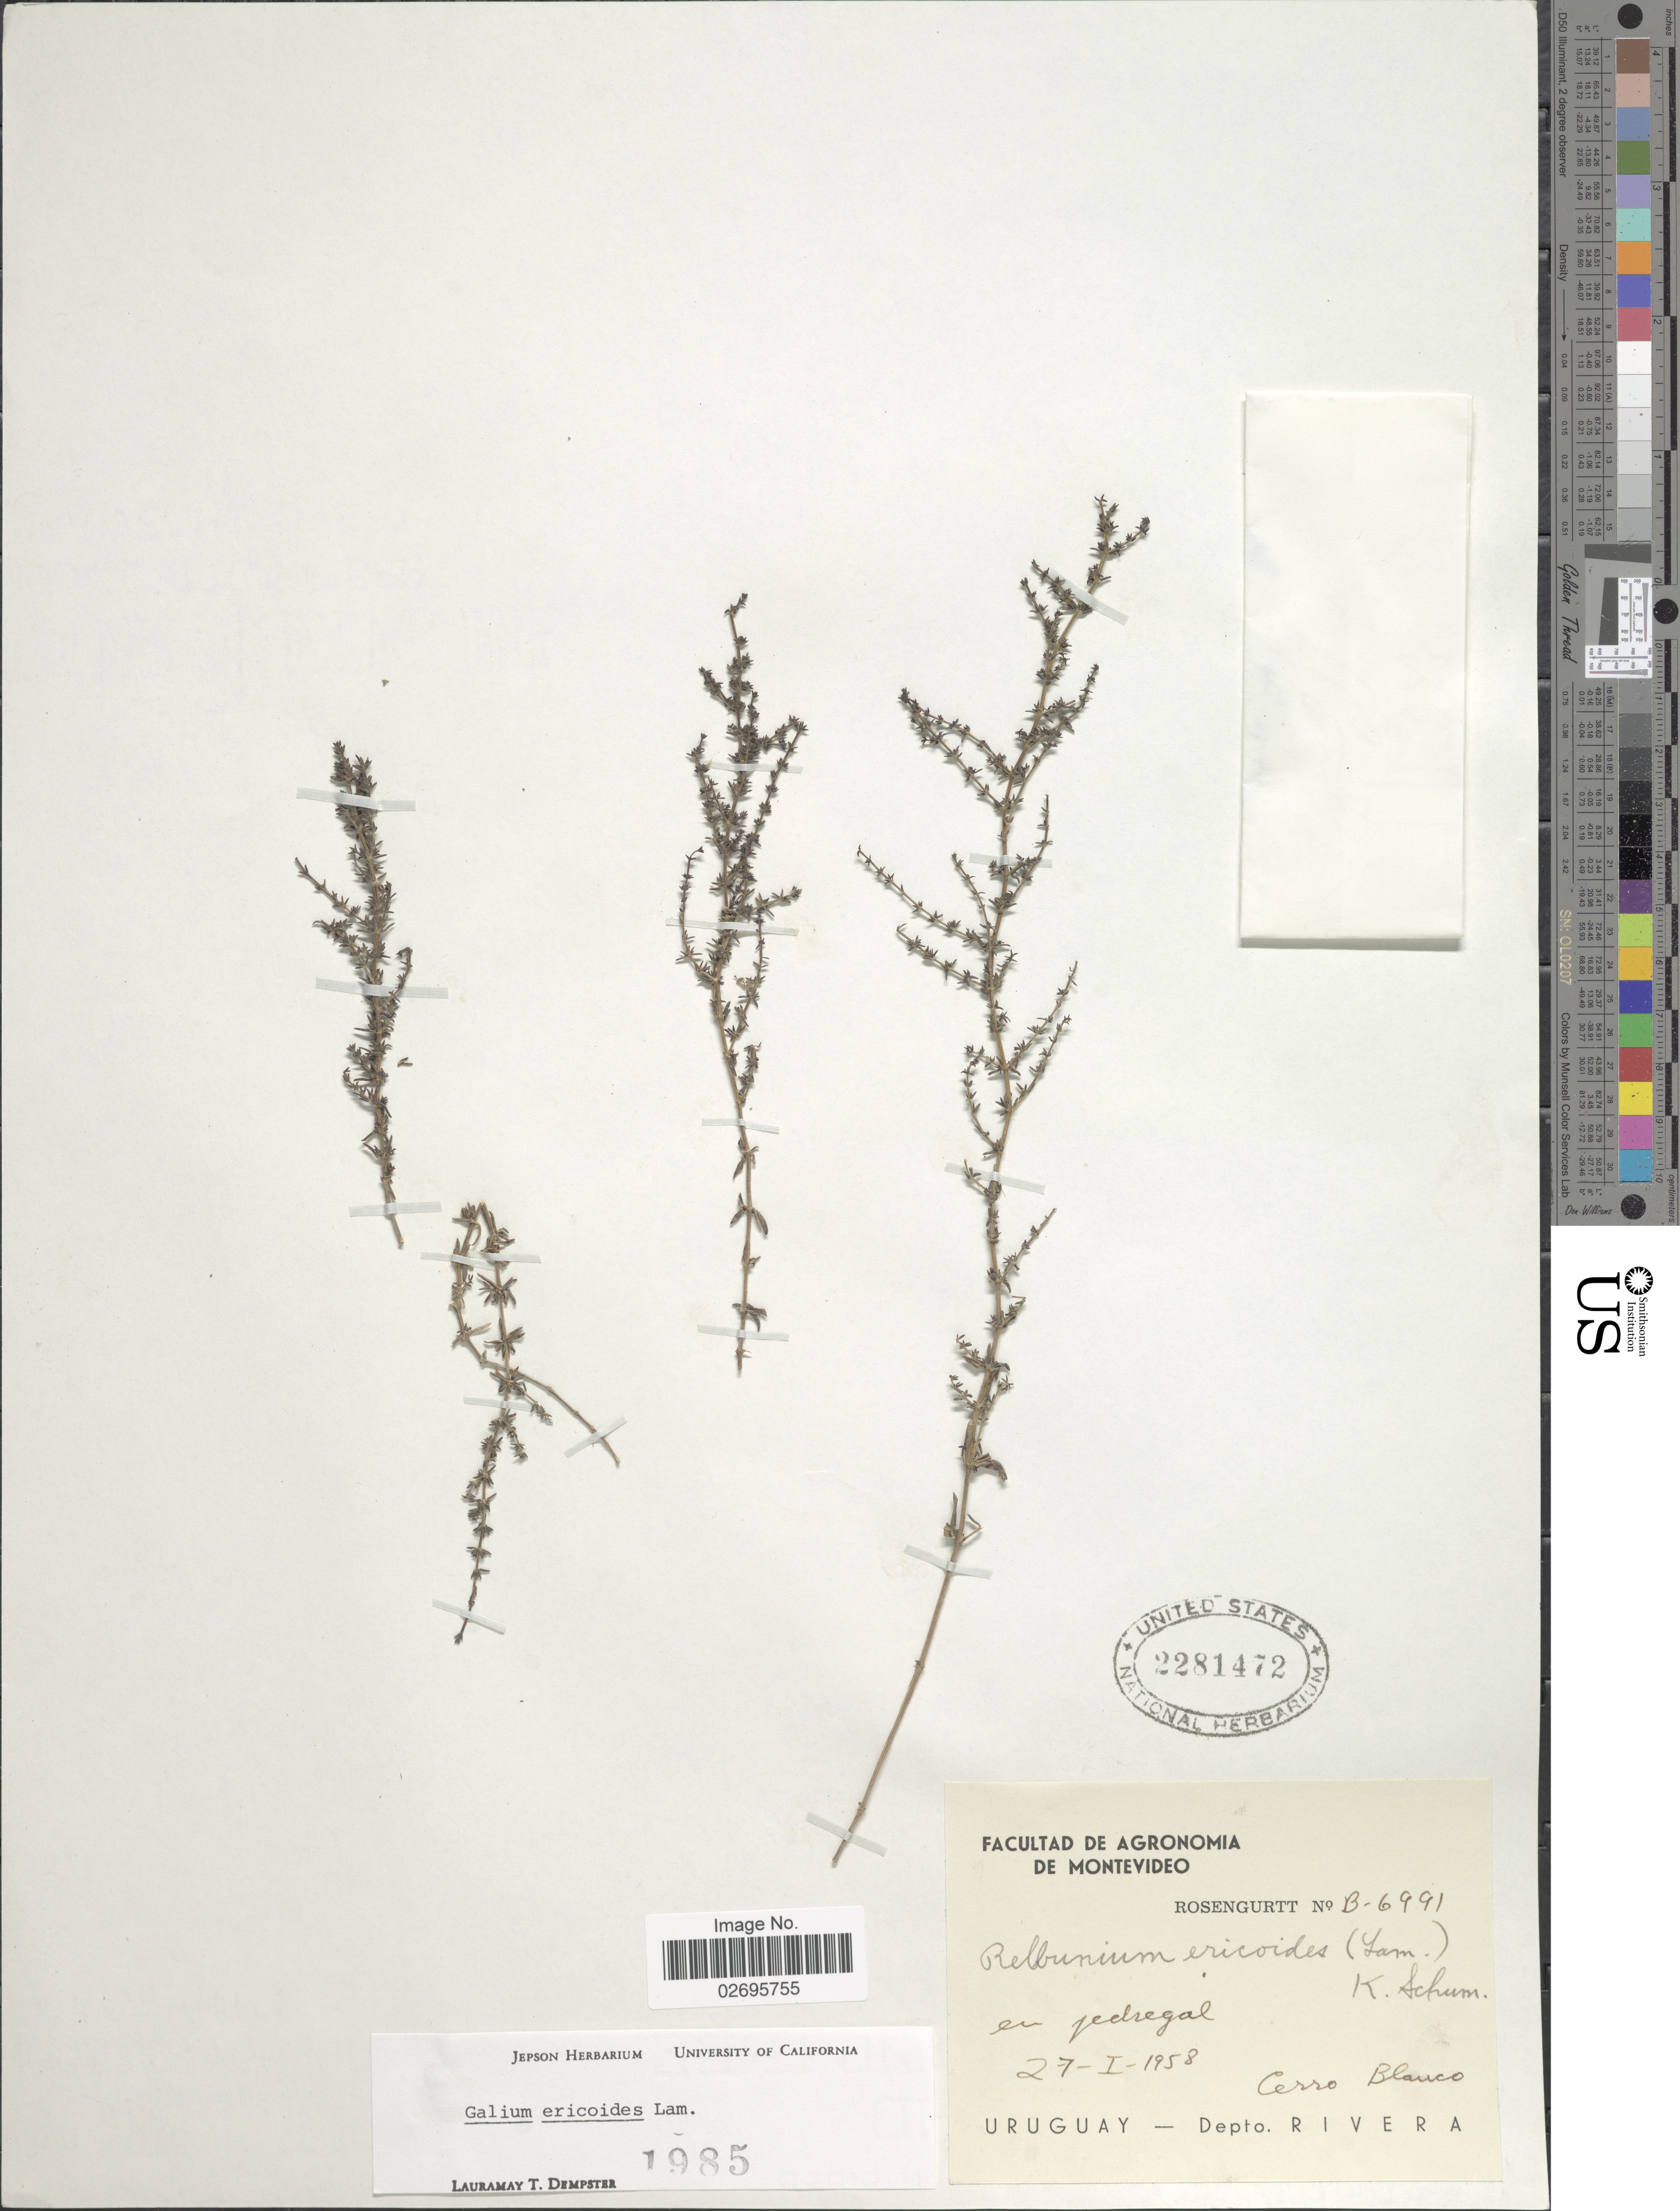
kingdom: Plantae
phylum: Tracheophyta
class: Magnoliopsida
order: Gentianales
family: Rubiaceae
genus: Galium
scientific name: Galium ericoides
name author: Lam.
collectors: Rosengurtt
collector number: B-6991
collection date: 1958-01-27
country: Uruguay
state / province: Rivera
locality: Cerro Blanco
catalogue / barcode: US 2281472